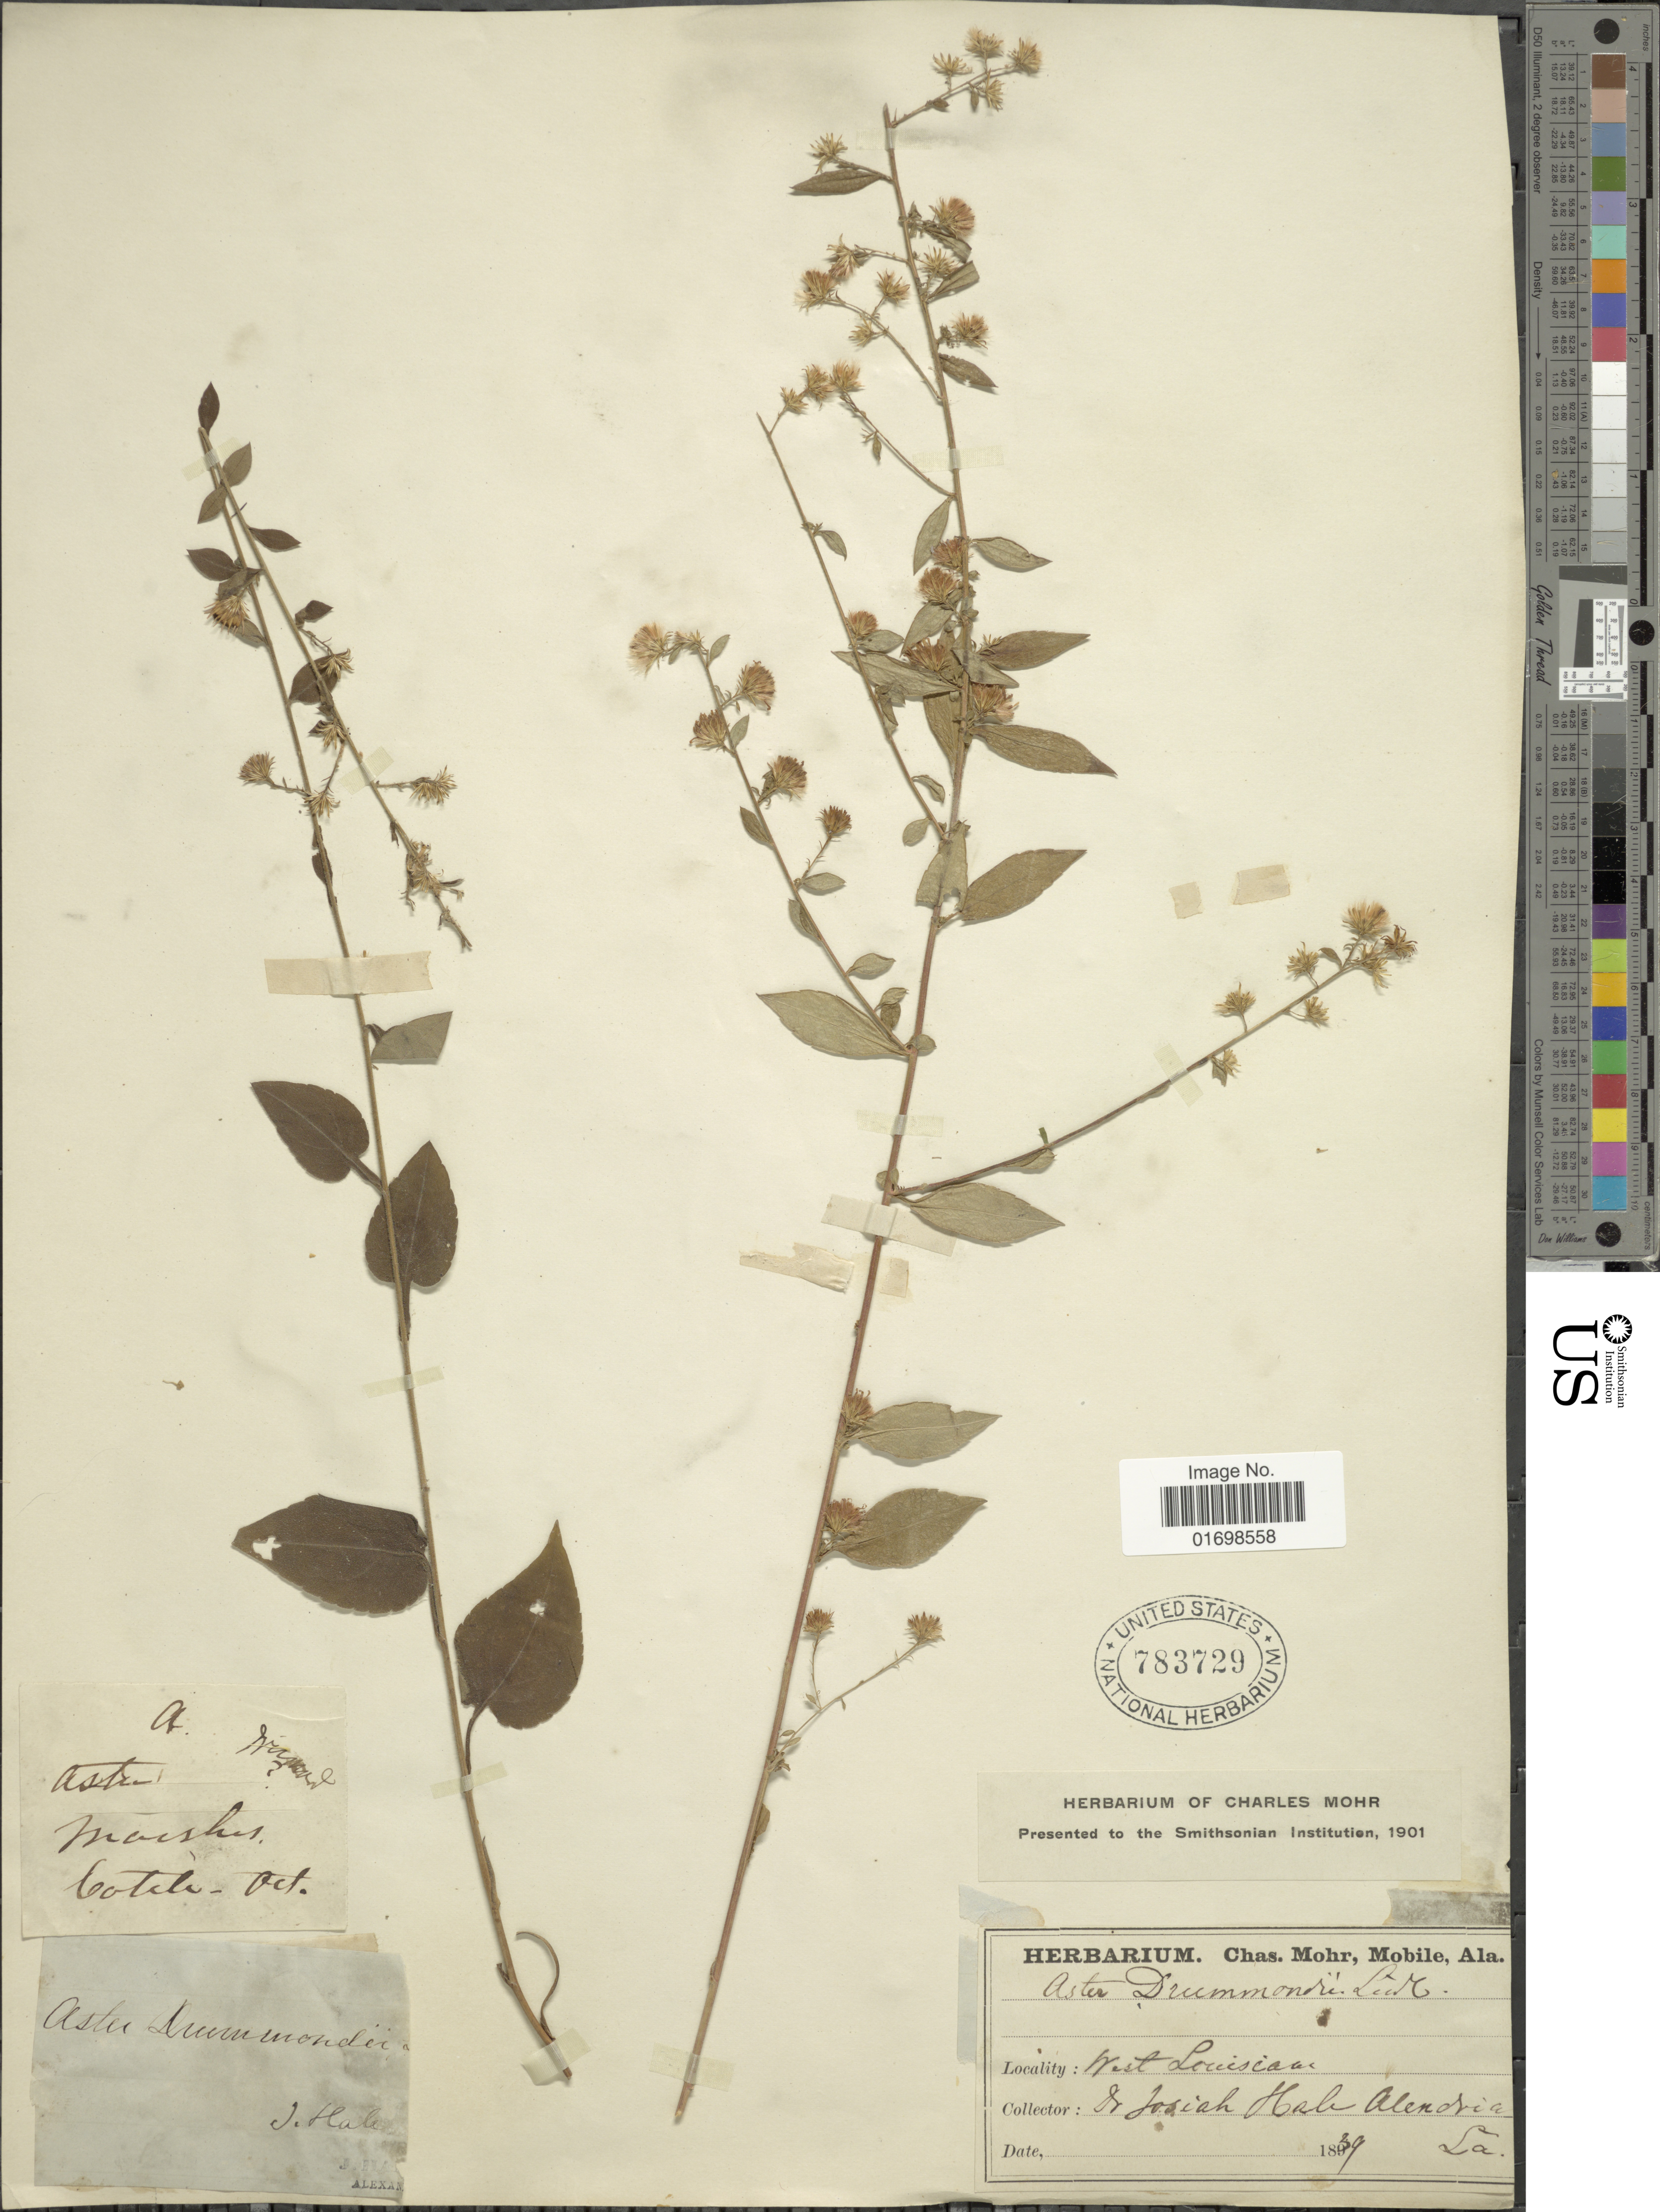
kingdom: Plantae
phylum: Tracheophyta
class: Magnoliopsida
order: Asterales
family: Asteraceae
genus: Symphyotrichum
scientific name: Symphyotrichum drummondii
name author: (Lindl.) G.L. Nesom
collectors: J. Hale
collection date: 1839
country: United States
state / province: Louisiana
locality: Alexandria, La. West Louisiana.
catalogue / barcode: US 783729